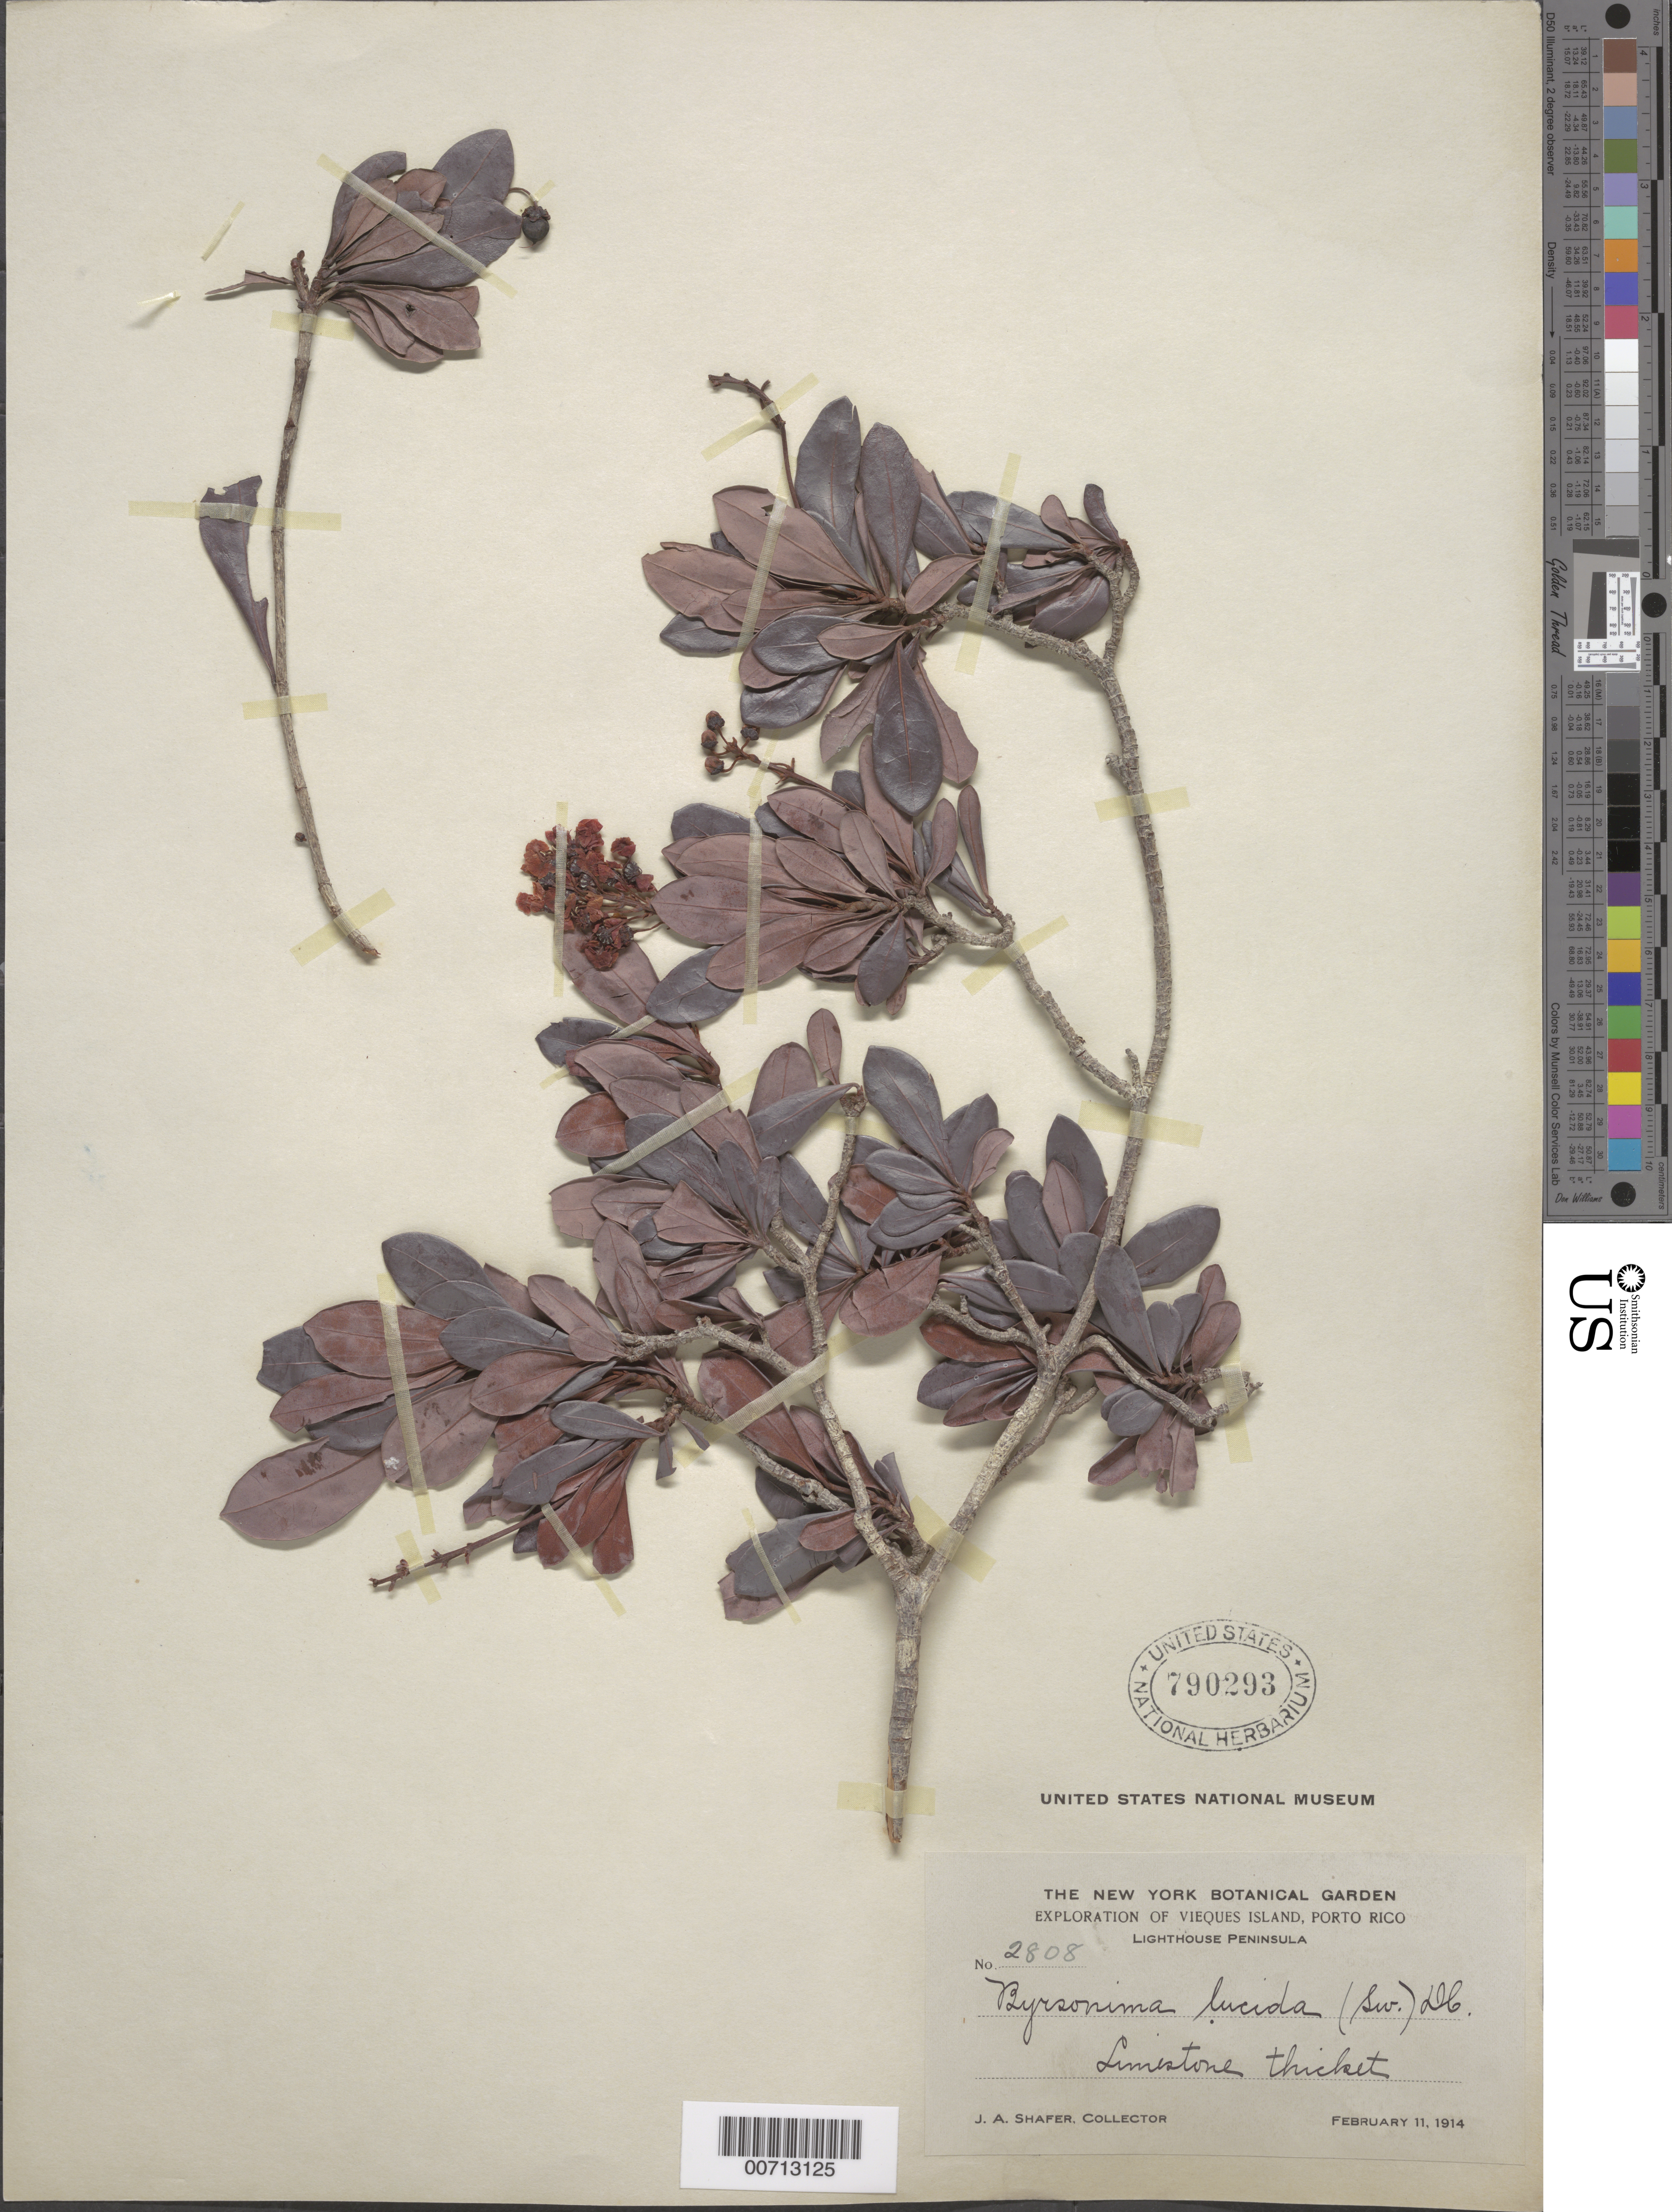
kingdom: Plantae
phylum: Tracheophyta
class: Magnoliopsida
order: Malpighiales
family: Malpighiaceae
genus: Byrsonima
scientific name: Byrsonima lucida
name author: (Mill.) DC.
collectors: J. A. Shafer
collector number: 2808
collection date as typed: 11 Feb 1914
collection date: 1914-02-11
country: Puerto Rico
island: Vieques Island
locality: Lighthouse Peninsula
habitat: Limestone thicket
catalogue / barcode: US 790293